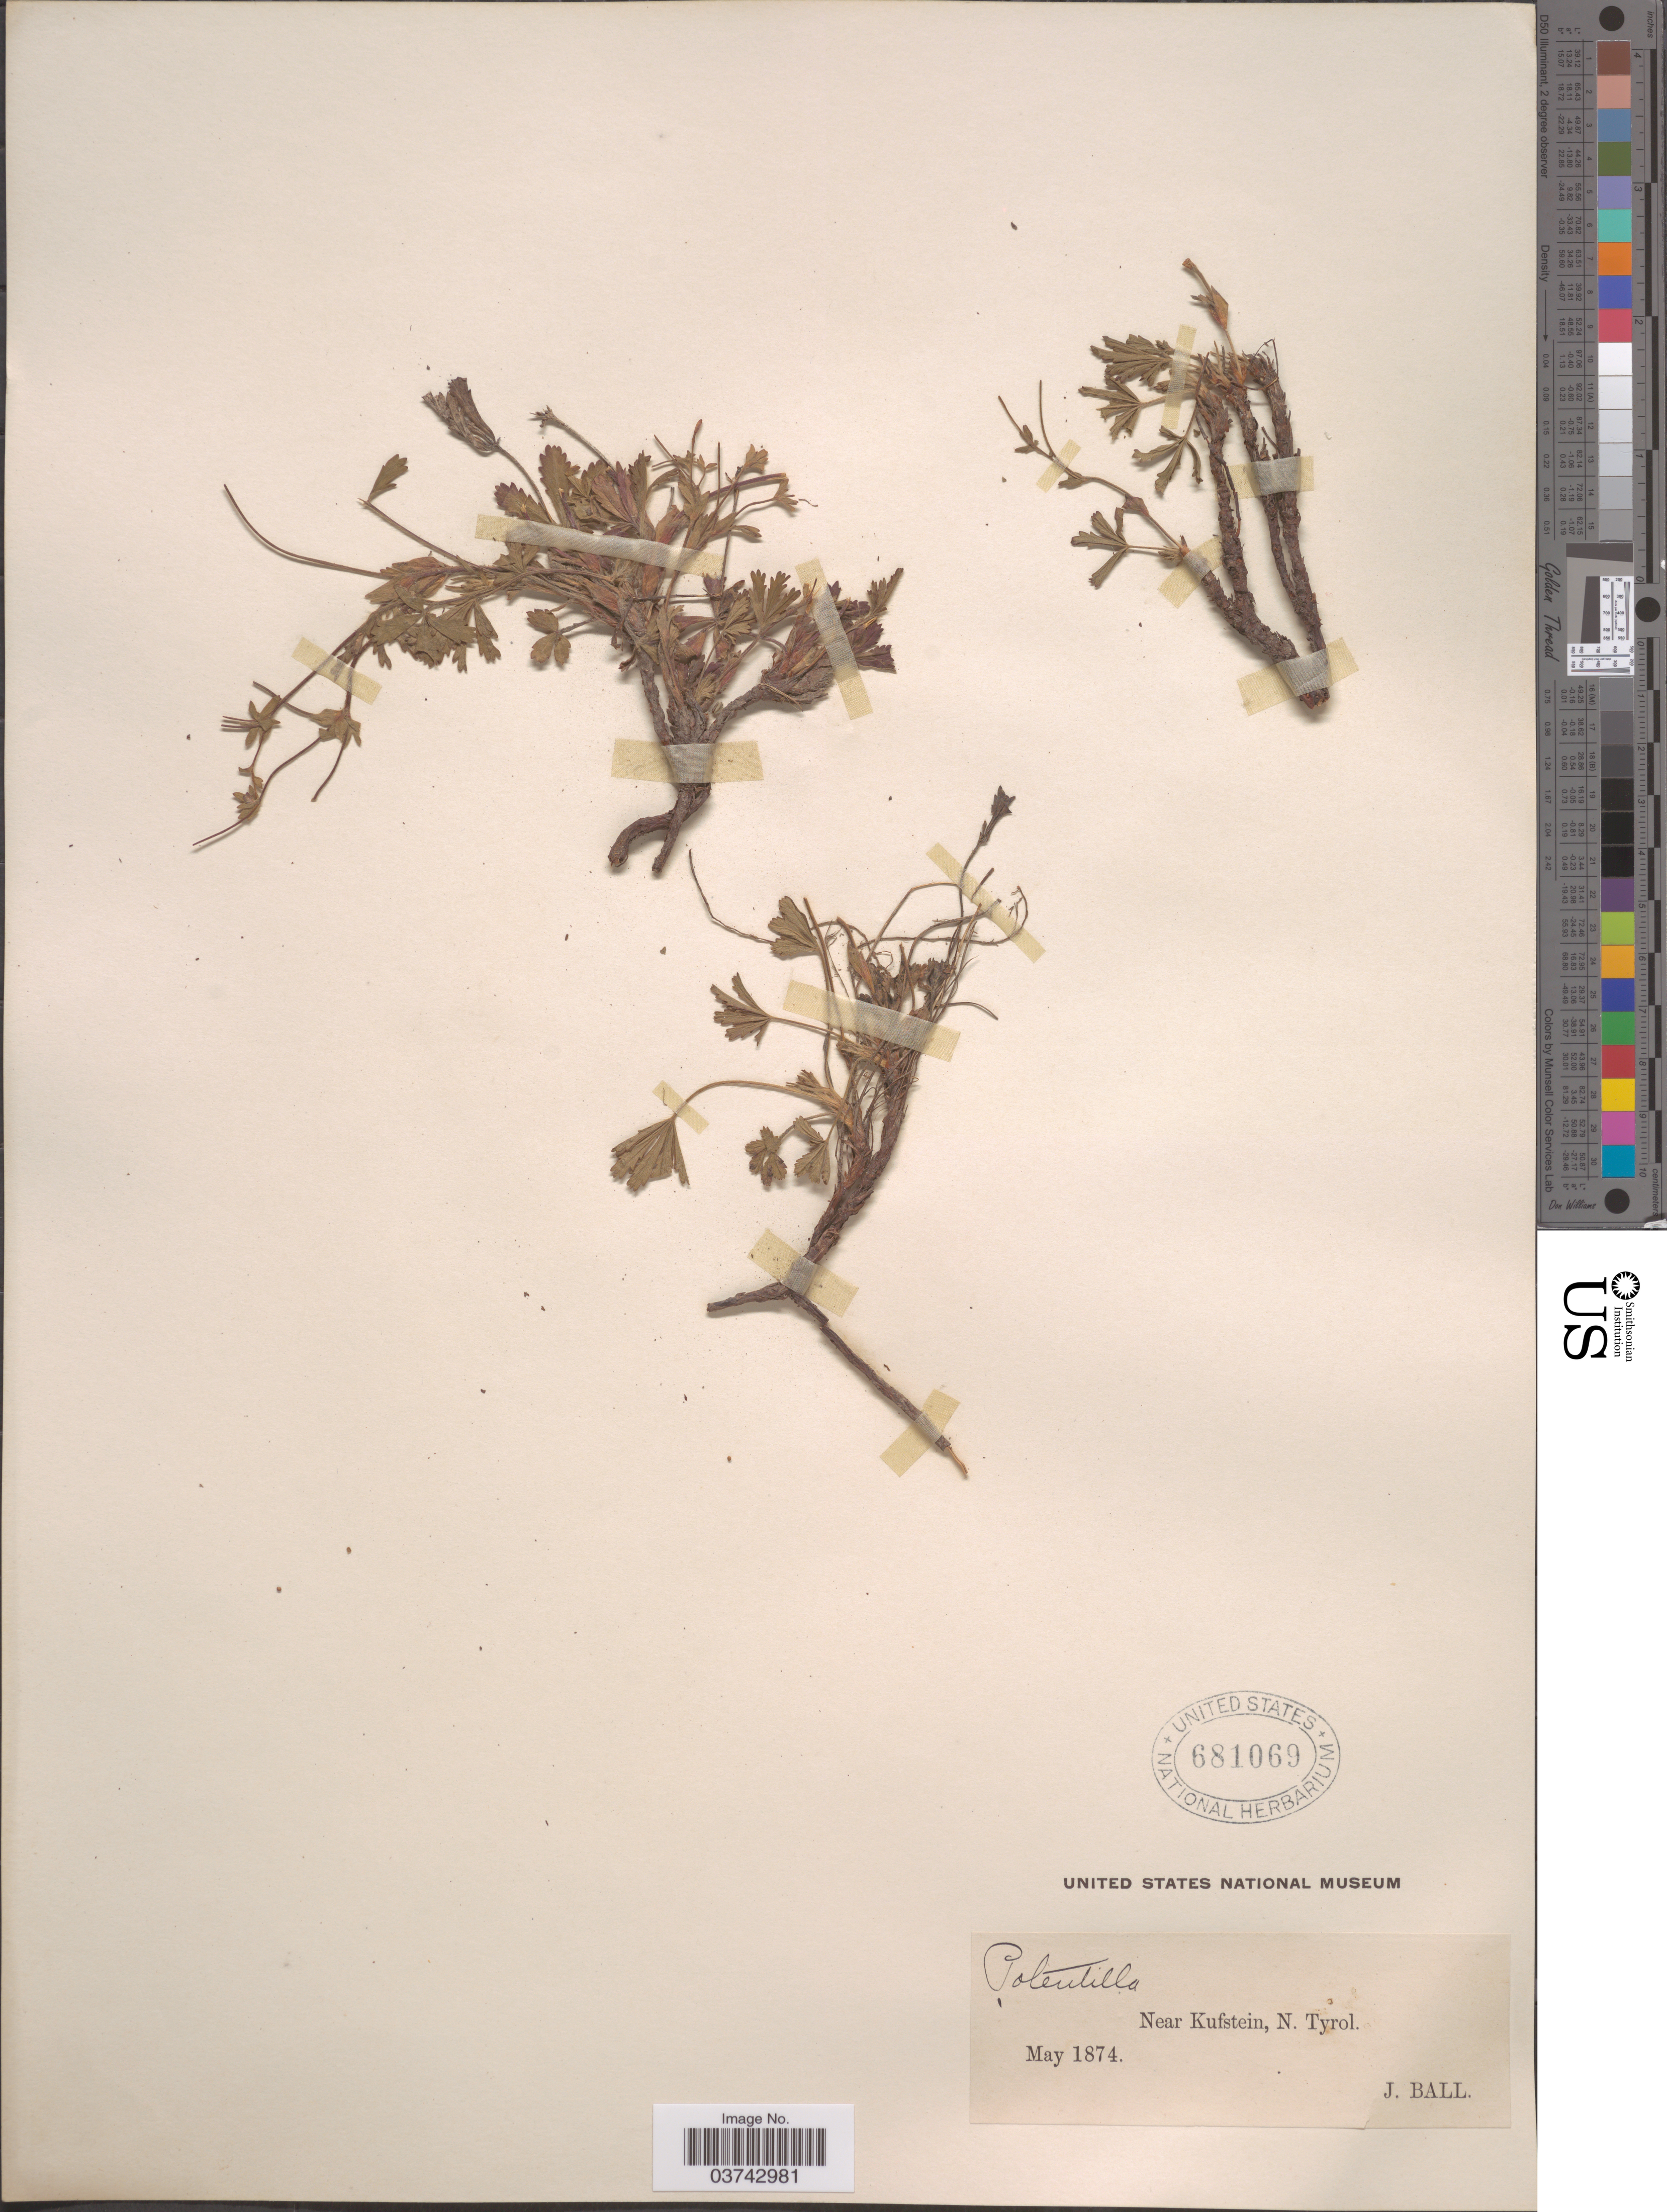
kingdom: Plantae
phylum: Tracheophyta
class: Magnoliopsida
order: Rosales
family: Rosaceae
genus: Potentilla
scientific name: Potentilla sp.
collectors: J. Ball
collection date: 1874-05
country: Austria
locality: Near Kufstein, N. Tyrol.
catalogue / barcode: US 681069